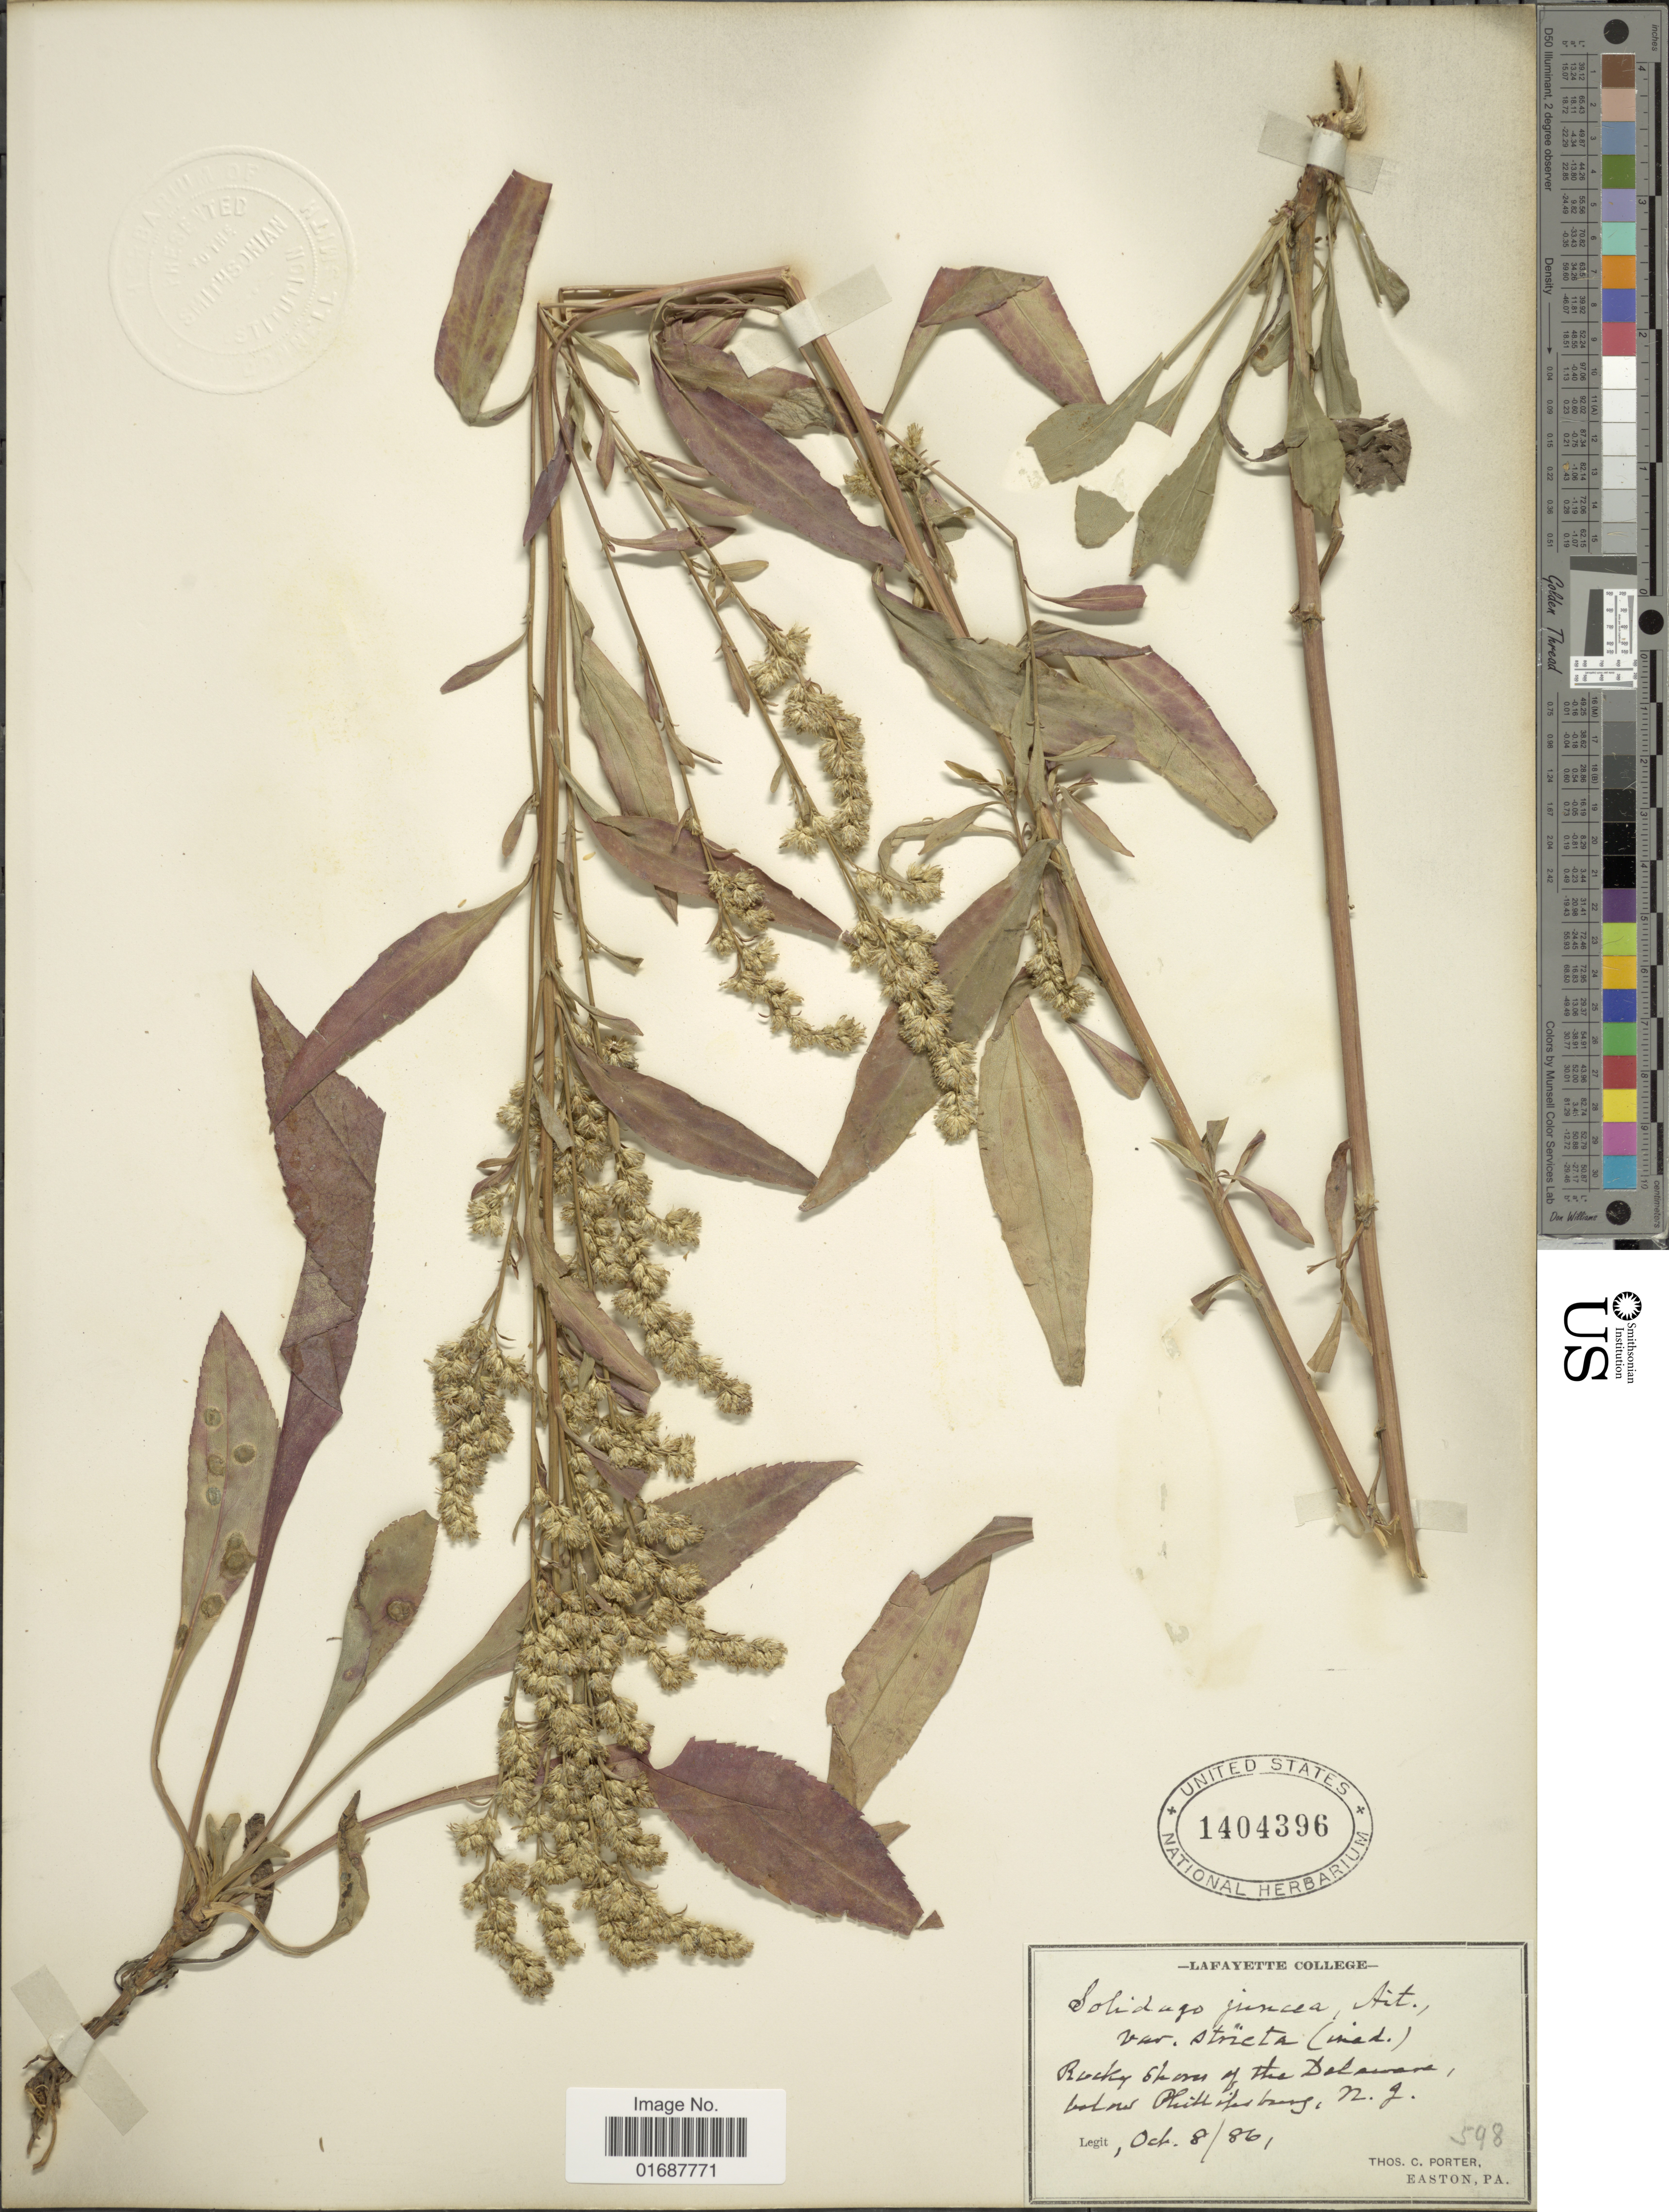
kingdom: Plantae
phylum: Tracheophyta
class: Magnoliopsida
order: Asterales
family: Asteraceae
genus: Solidago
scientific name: Solidago juncea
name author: Aiton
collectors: T. C. Porter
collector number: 598?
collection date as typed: Transcribed d/m/y: 8/10/86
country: United States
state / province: New Jersey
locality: Rocky shores of the Delaware, below Phillipsburg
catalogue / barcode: US 1404396